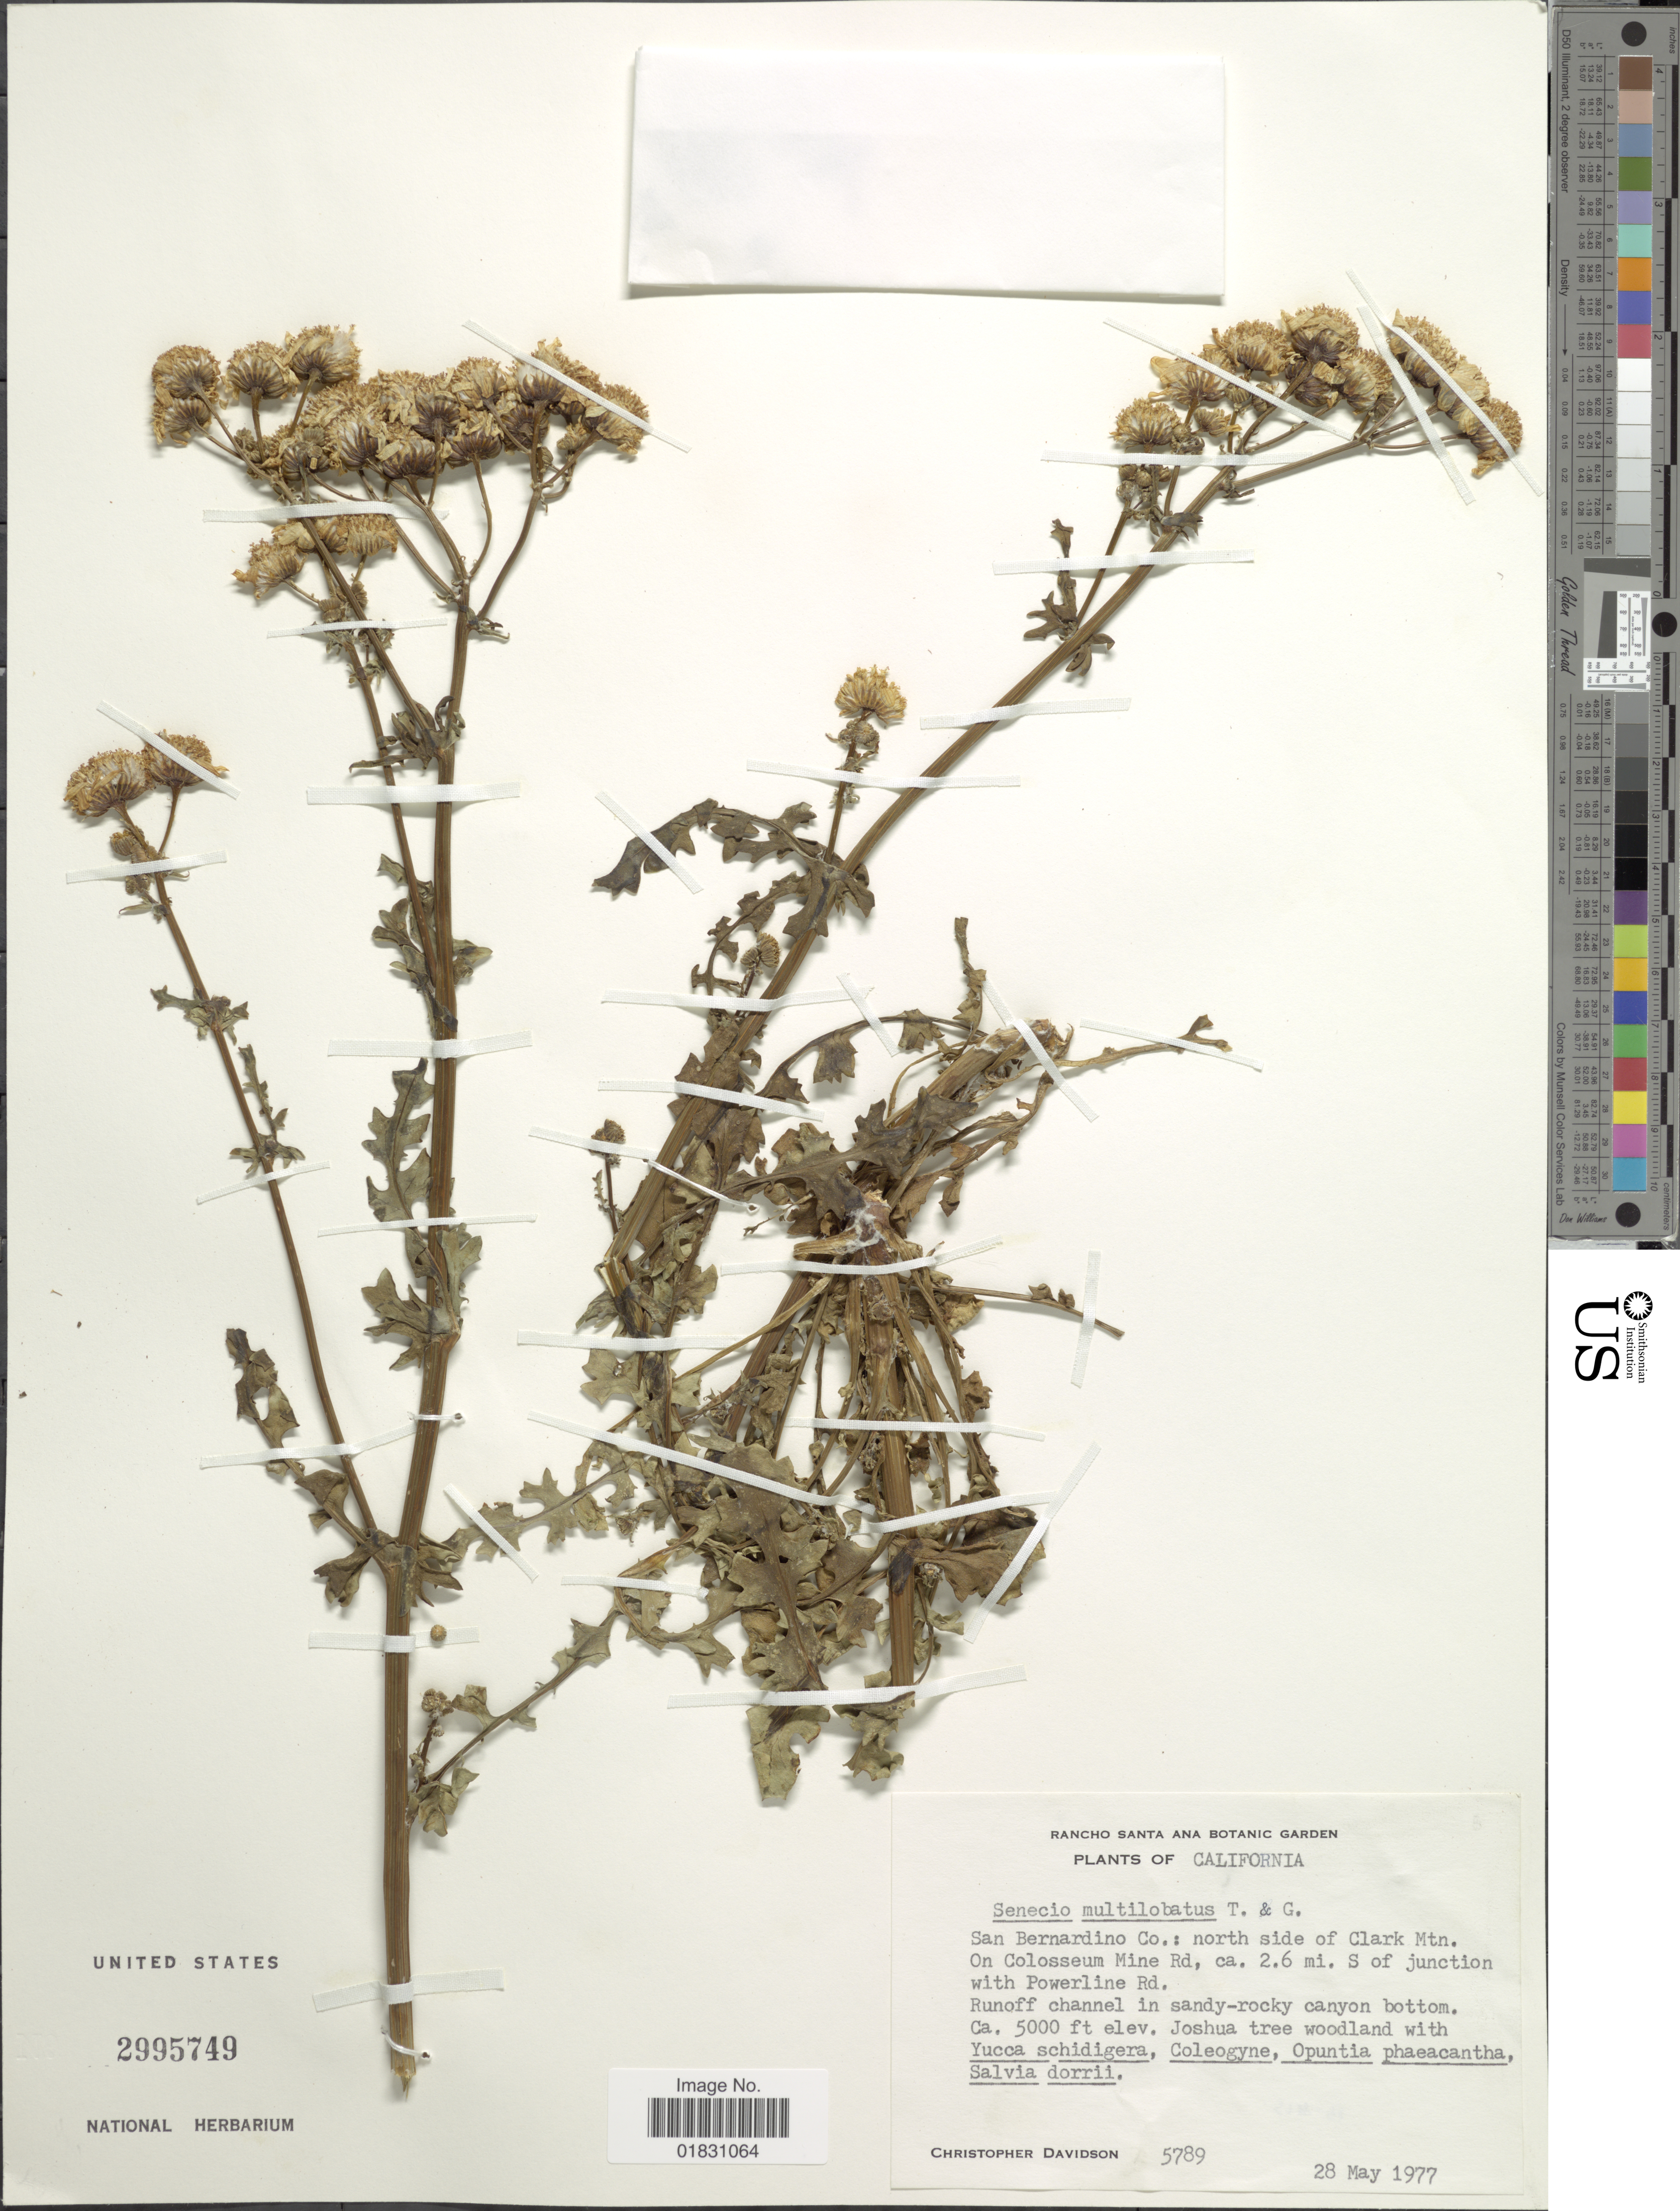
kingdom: Plantae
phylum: Tracheophyta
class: Magnoliopsida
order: Asterales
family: Asteraceae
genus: Packera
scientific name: Packera multilobata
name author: (Torr. & A. Gray) W.A. Weber & Á. Löve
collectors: C. Davidson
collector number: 5789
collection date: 1977-05-28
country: United States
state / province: California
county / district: San Bernardino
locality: San Bernardino Co.: north side of Clark Mtn., On Colosseum Mine Rd., 2.6 mi. S of junction with Powerline Rd.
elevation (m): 1524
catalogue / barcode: US 2995749